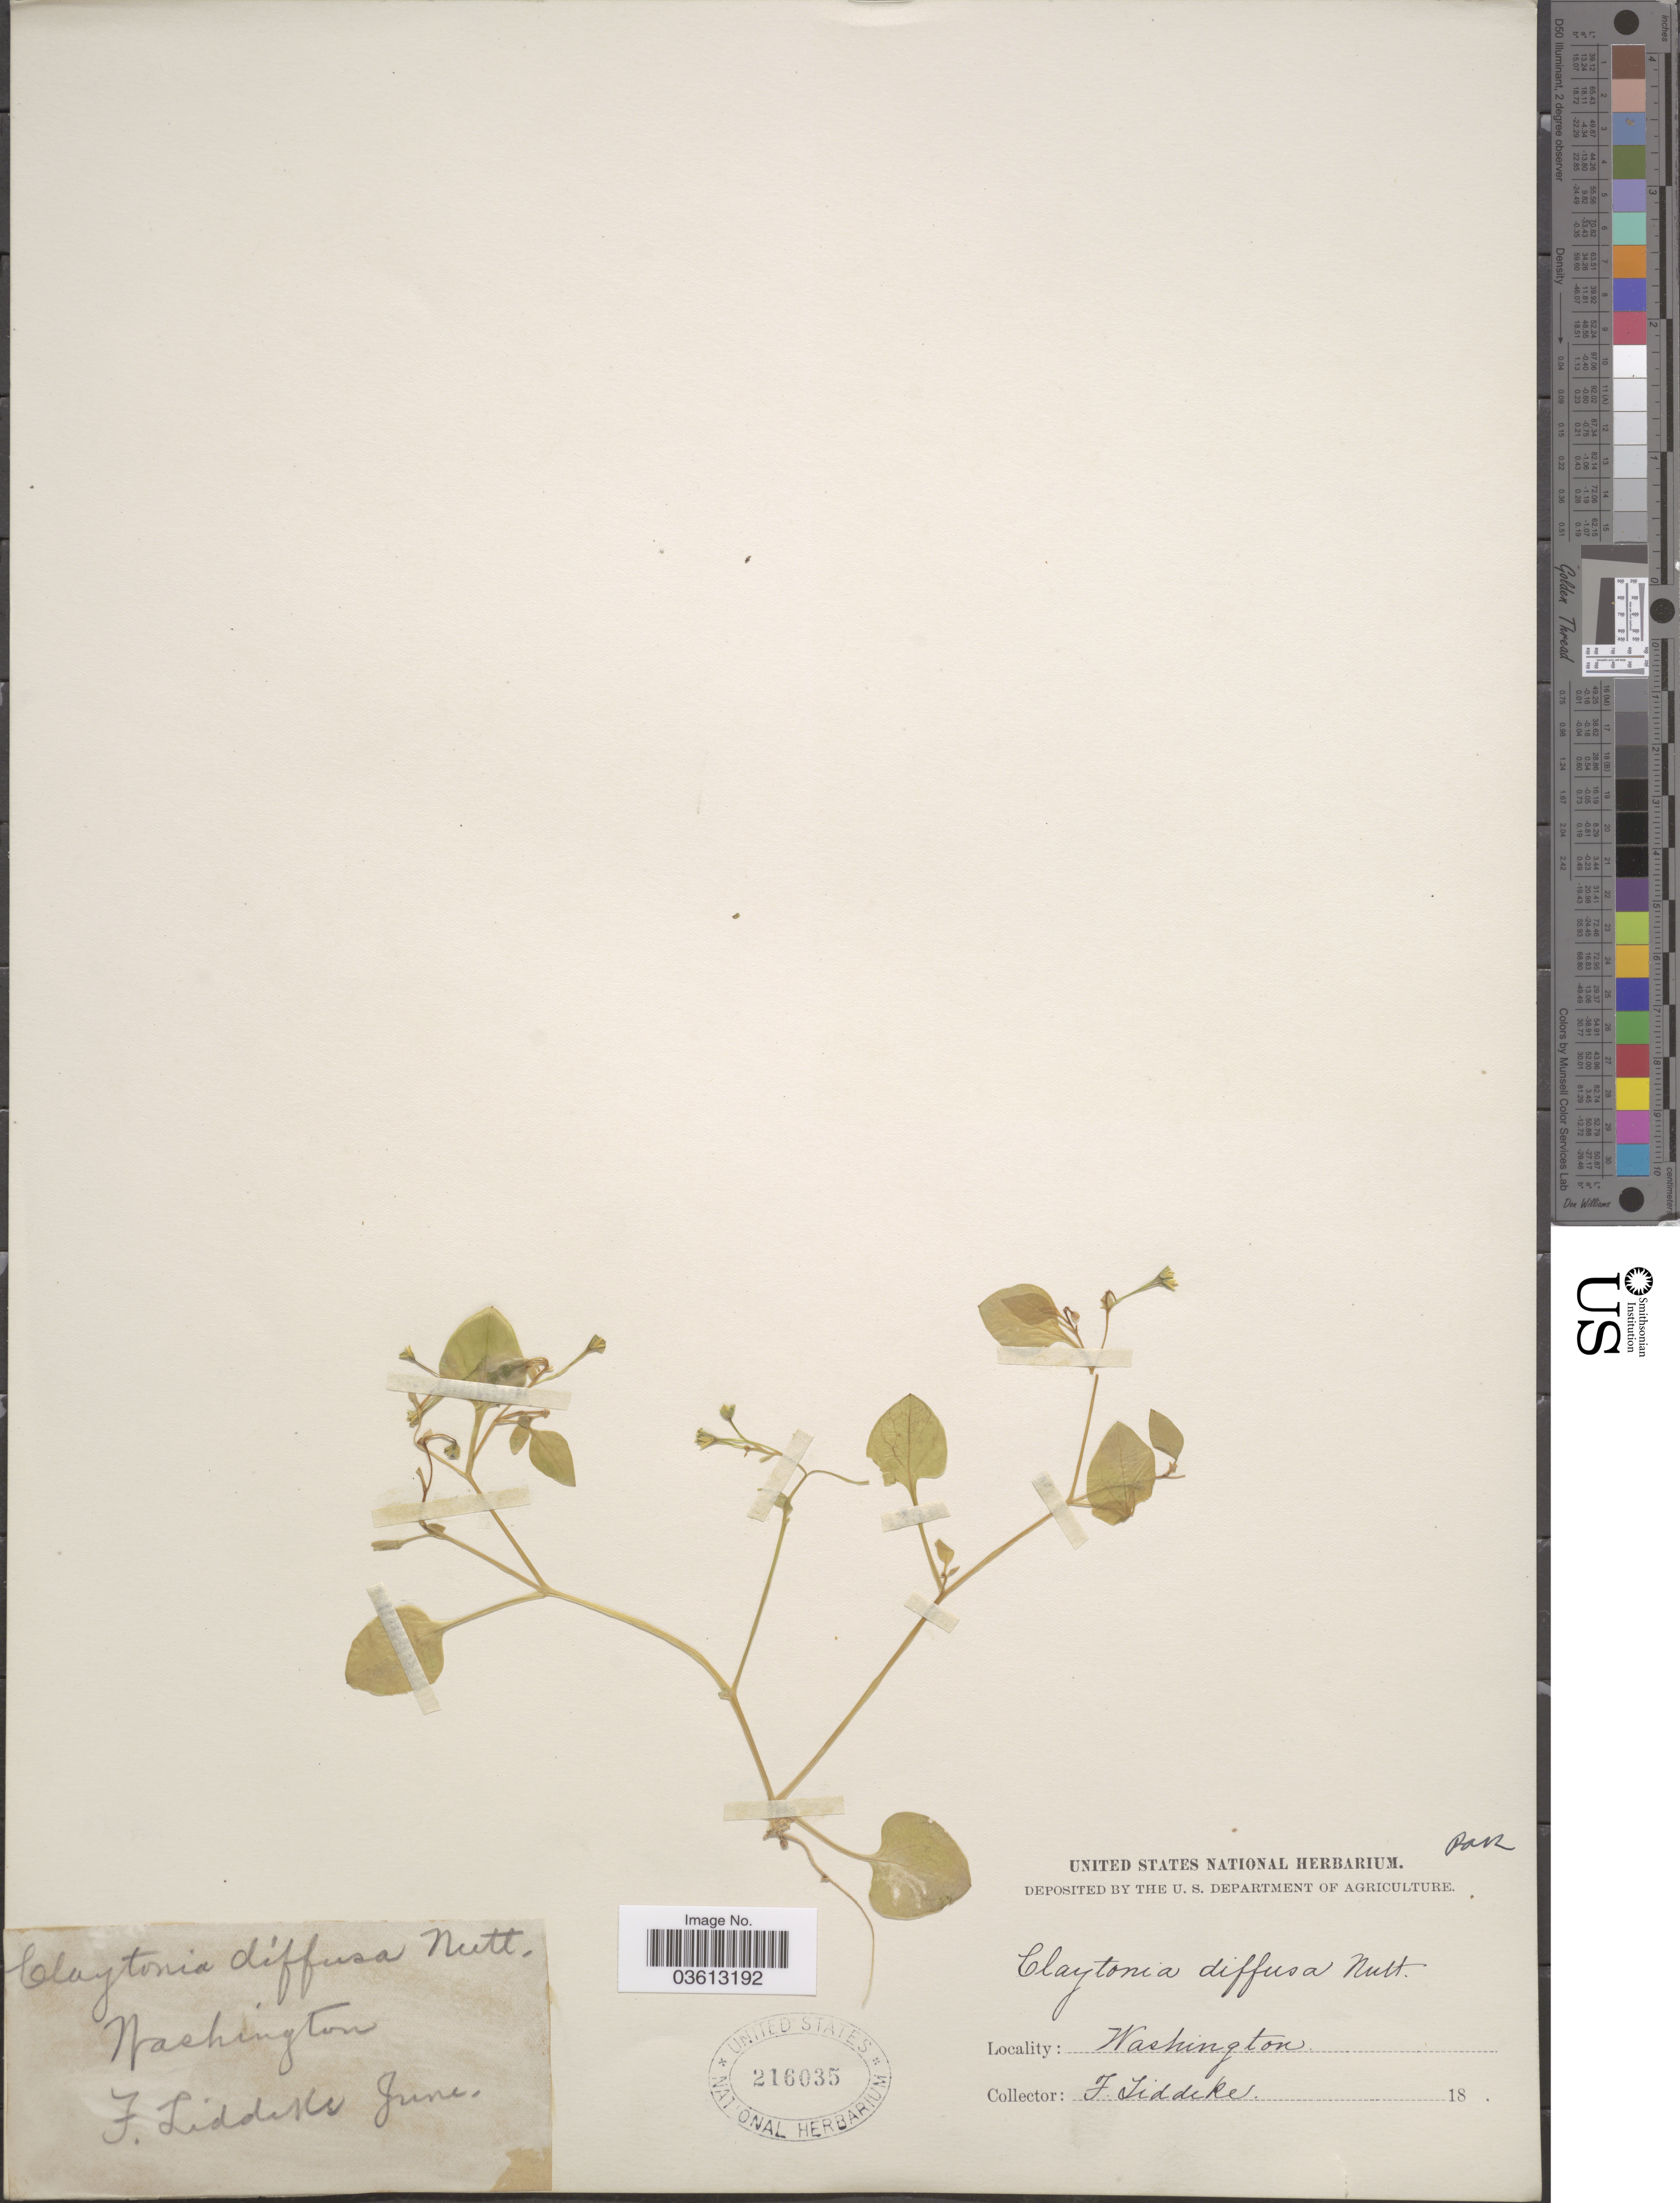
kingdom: Plantae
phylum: Tracheophyta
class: Magnoliopsida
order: Caryophyllales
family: Montiaceae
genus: Montia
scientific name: Montia diffusa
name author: (Nutt.) Greene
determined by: Strong, Mark T., (BOT), Smithsonian Institution - National Museum of Natural History (UNITED STATES)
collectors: F. Liddeke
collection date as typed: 18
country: United States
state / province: Washington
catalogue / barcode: US 216035